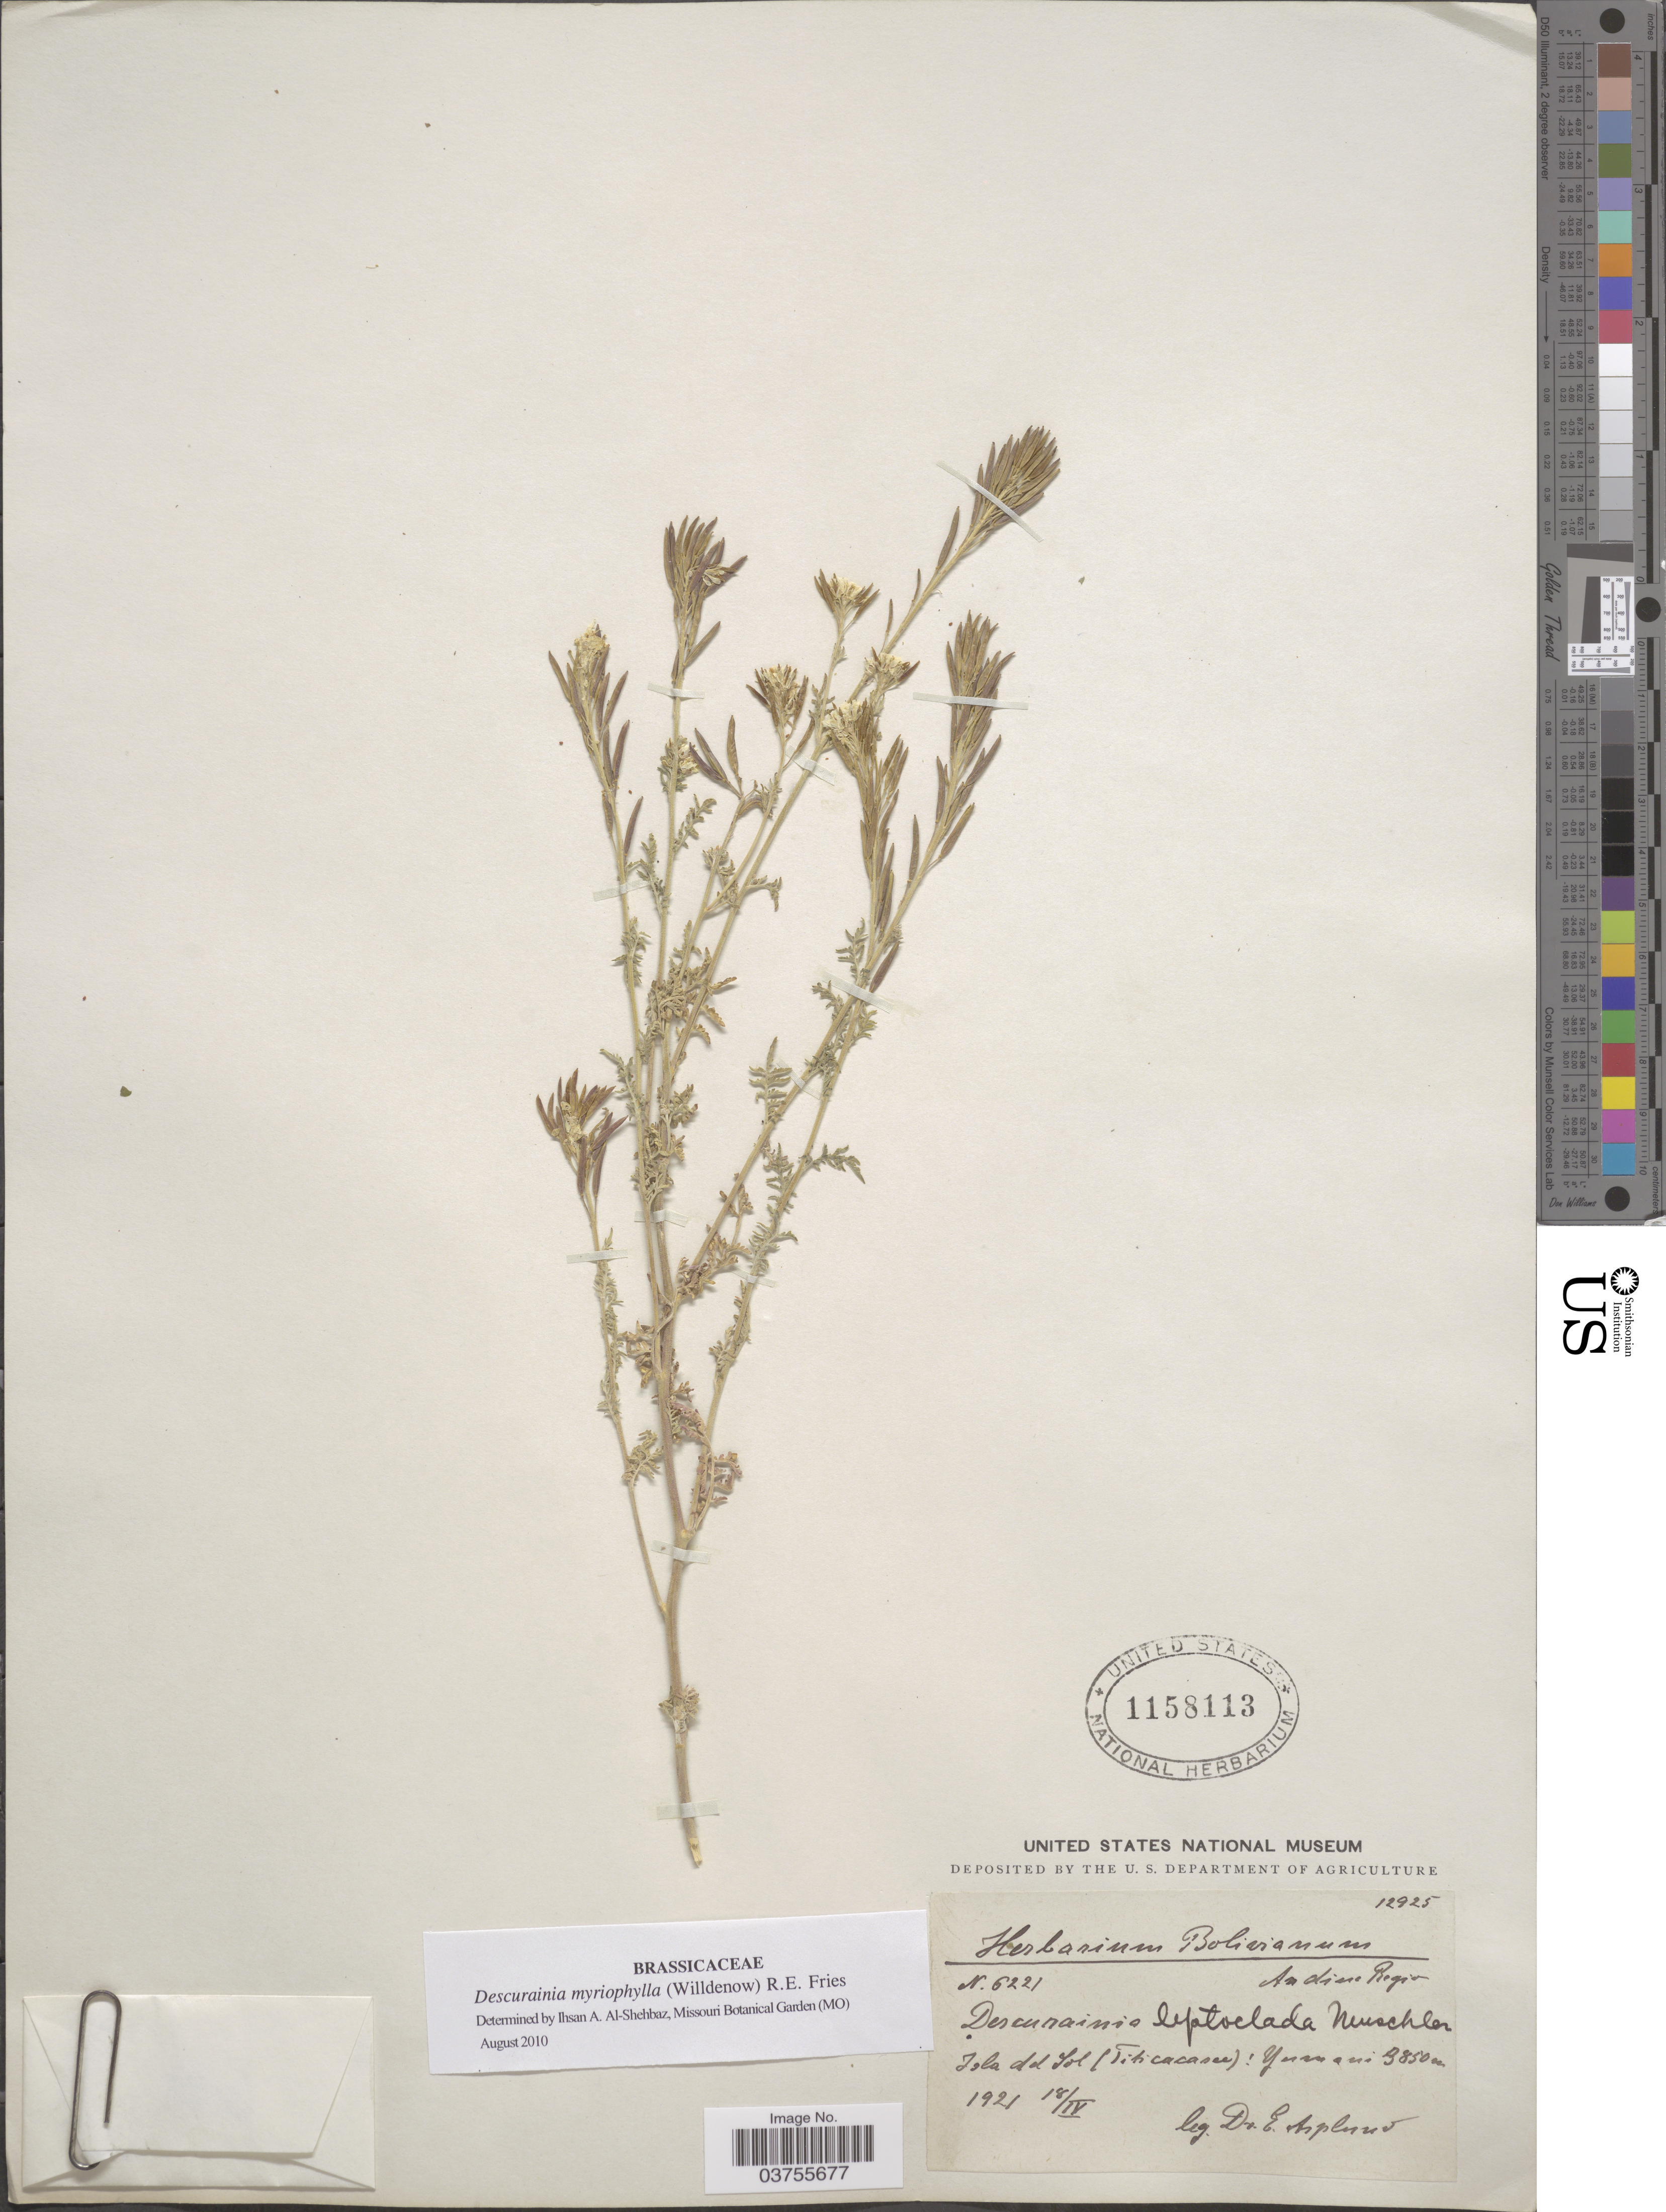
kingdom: Plantae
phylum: Tracheophyta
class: Magnoliopsida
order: Brassicales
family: Brassicaceae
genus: Descurainia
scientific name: Descurainia myriophylla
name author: (Willd.) R.E. Fr.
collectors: E. Asplund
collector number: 6221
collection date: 1921-04-18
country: Bolivia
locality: Andine Region. Isla del Sol (Titicacasee): Yumani.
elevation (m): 3850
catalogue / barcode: US 1158113